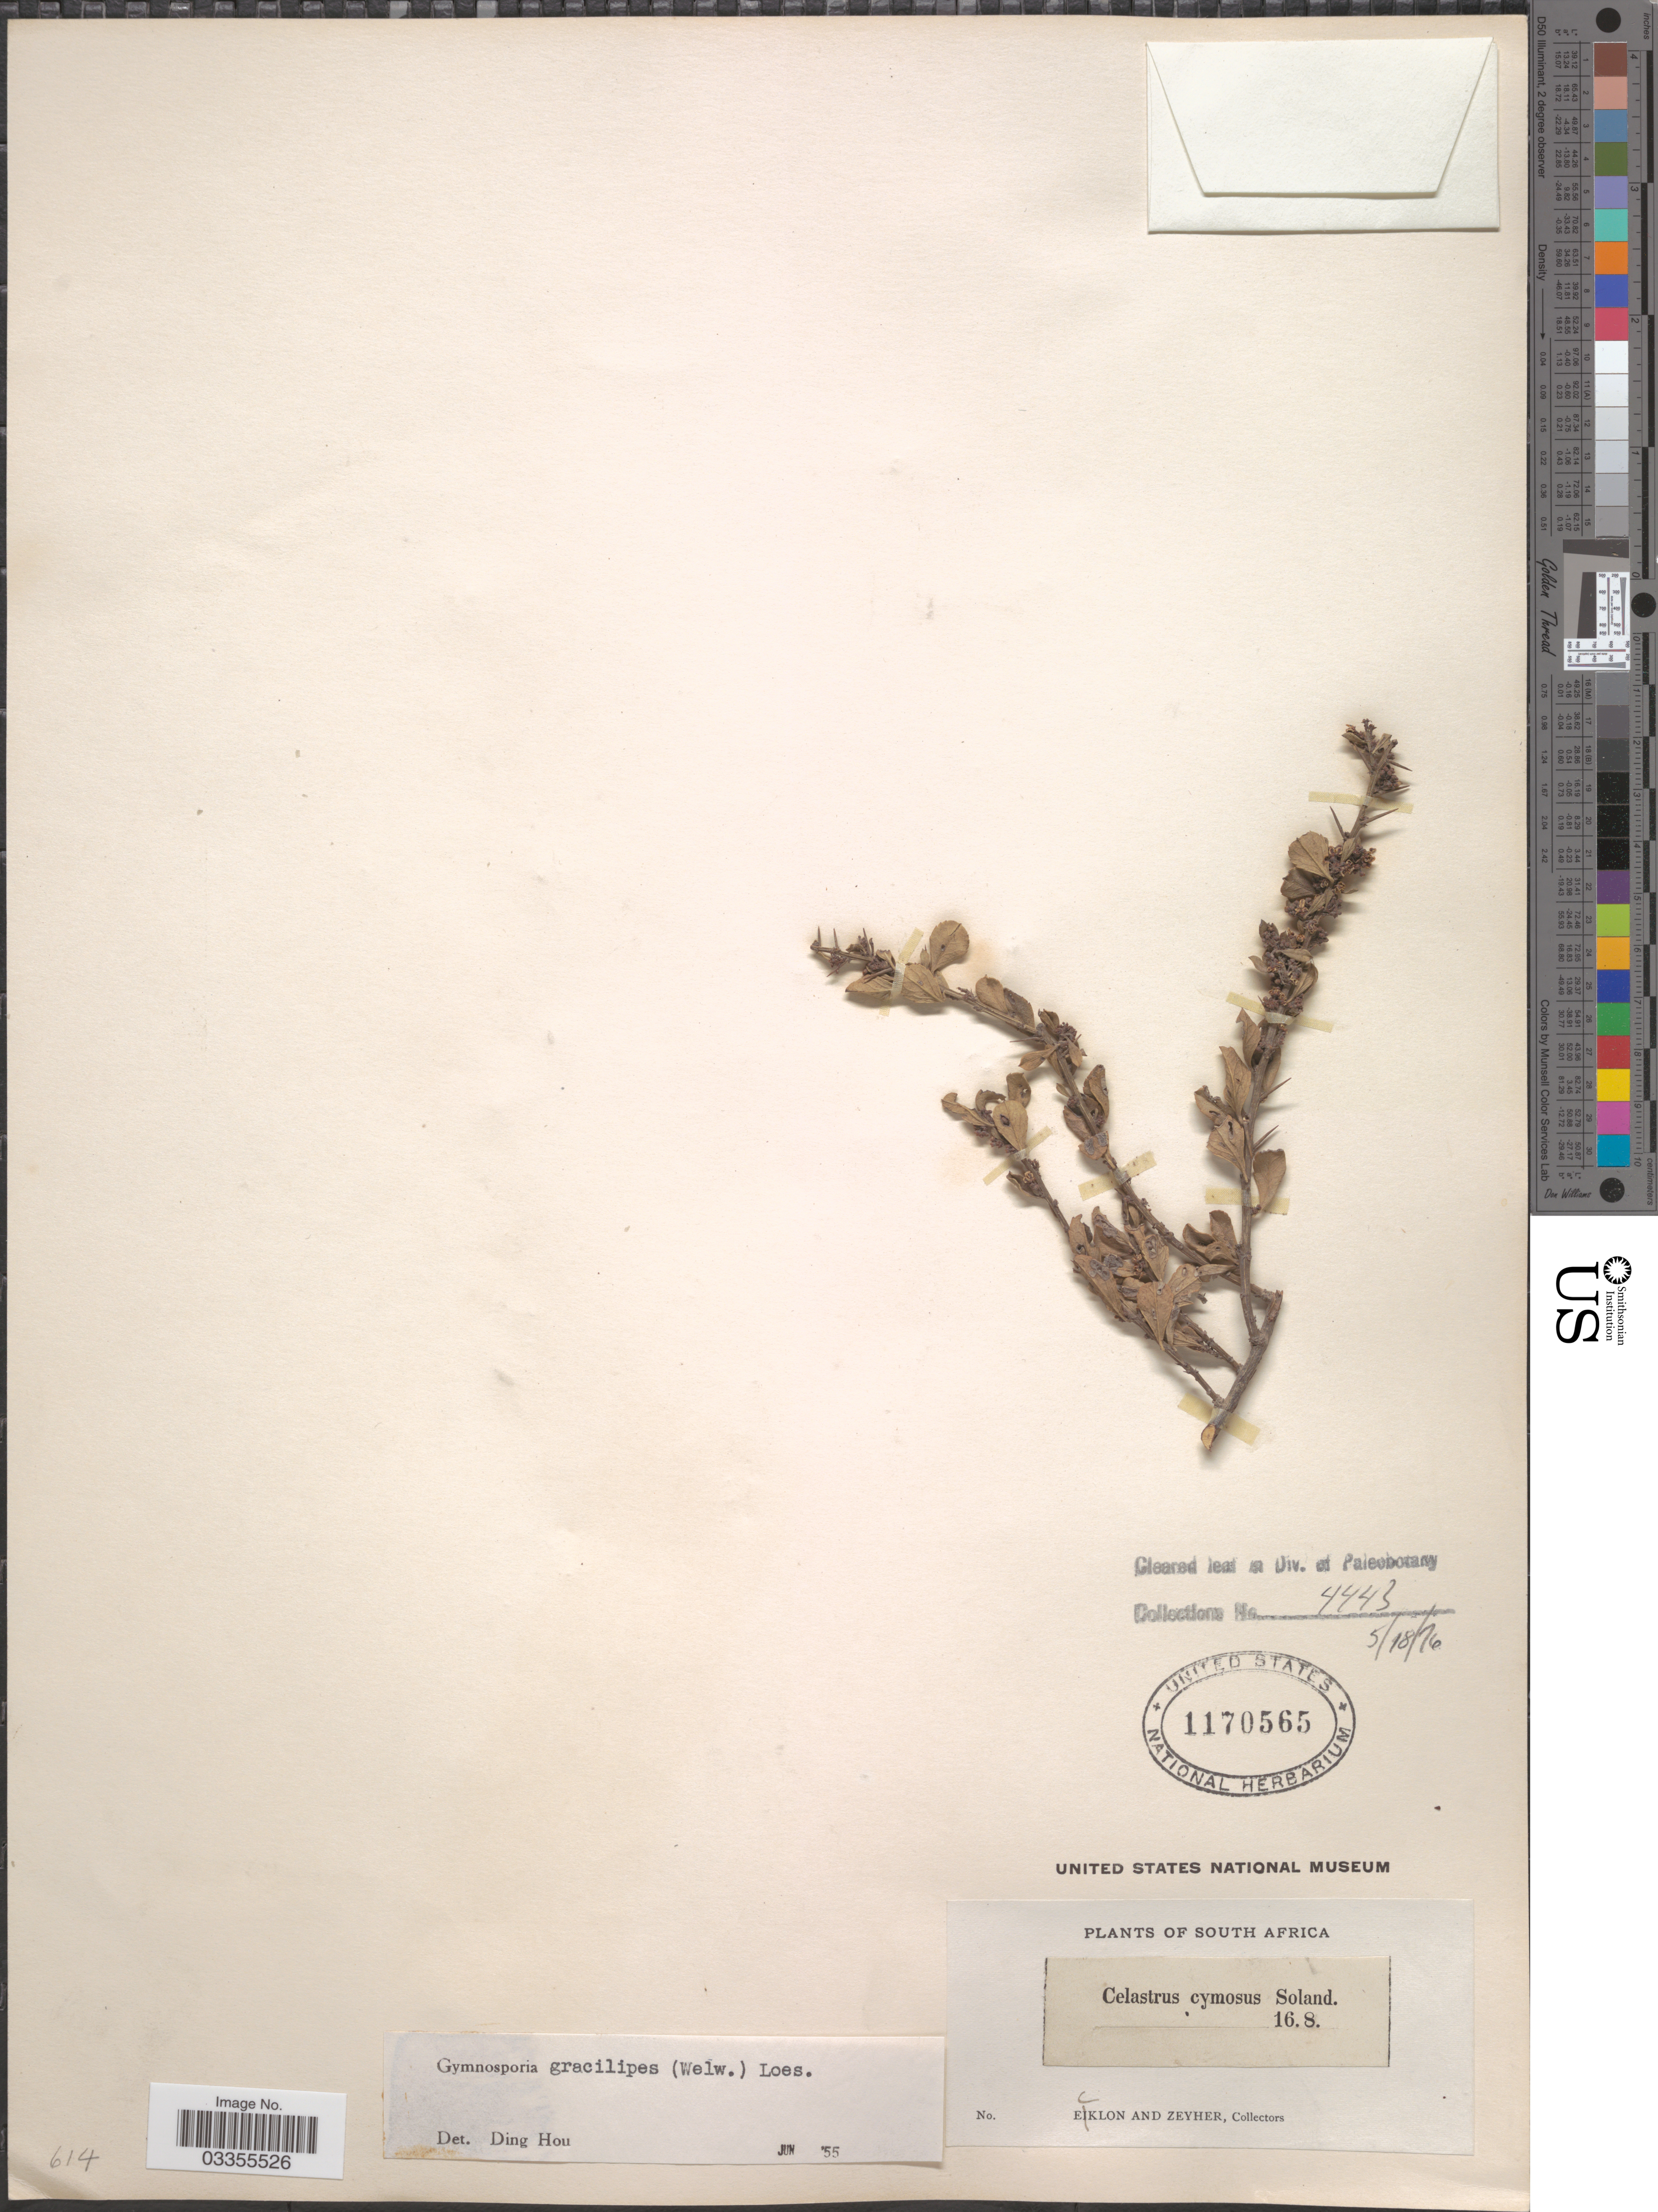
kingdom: Plantae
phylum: Tracheophyta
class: Magnoliopsida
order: Celastrales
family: Celastraceae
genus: Gymnosporia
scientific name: Gymnosporia gracilipes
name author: (Welw. ex Oliv.) Loes.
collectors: -. Ecklon & -. Zeyher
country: South Africa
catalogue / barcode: US 1170565